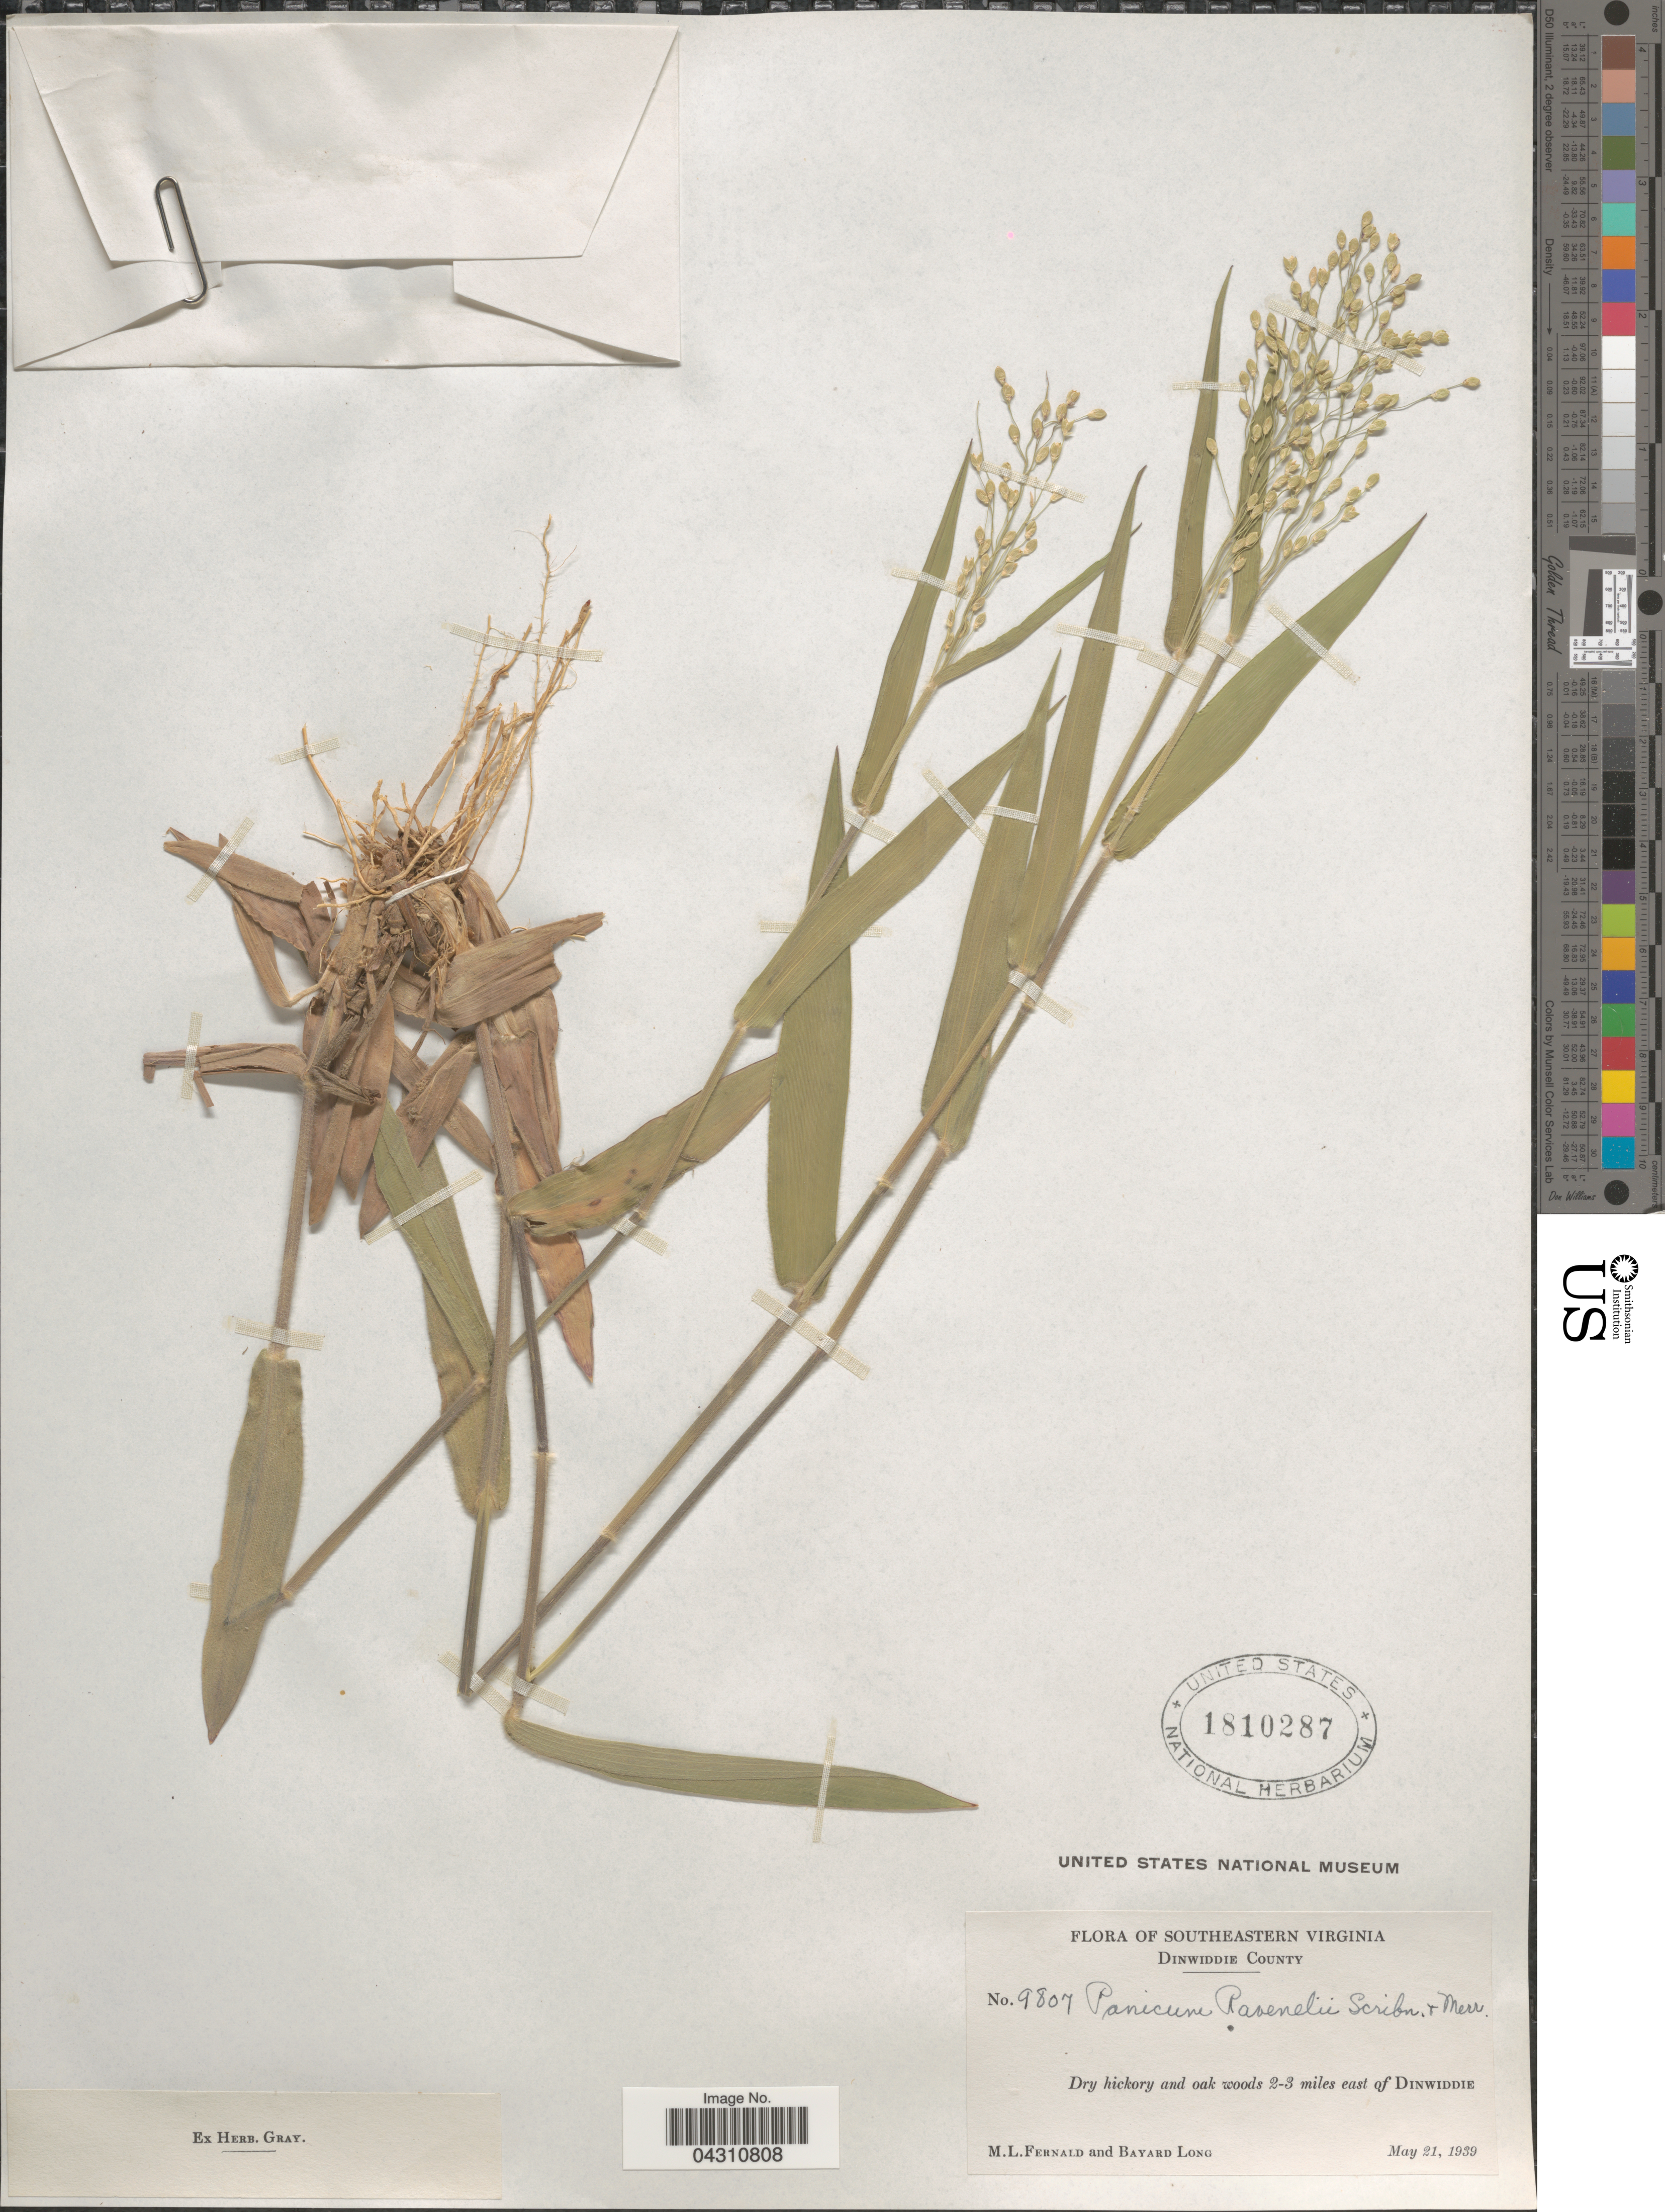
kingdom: Plantae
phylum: Tracheophyta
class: Liliopsida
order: Poales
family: Poaceae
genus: Dichanthelium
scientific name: Dichanthelium ravenelii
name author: (Scribn. & Merr.) Gould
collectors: M. L. Fernald & B. Long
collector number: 9807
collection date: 1939-05-21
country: United States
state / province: Virginia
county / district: Dinwiddie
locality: Southeastern Virginia. Dinwiddie County. Dry hickory and oak woods 2-3 miles east of Dinwiddie.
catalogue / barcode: US 1810287